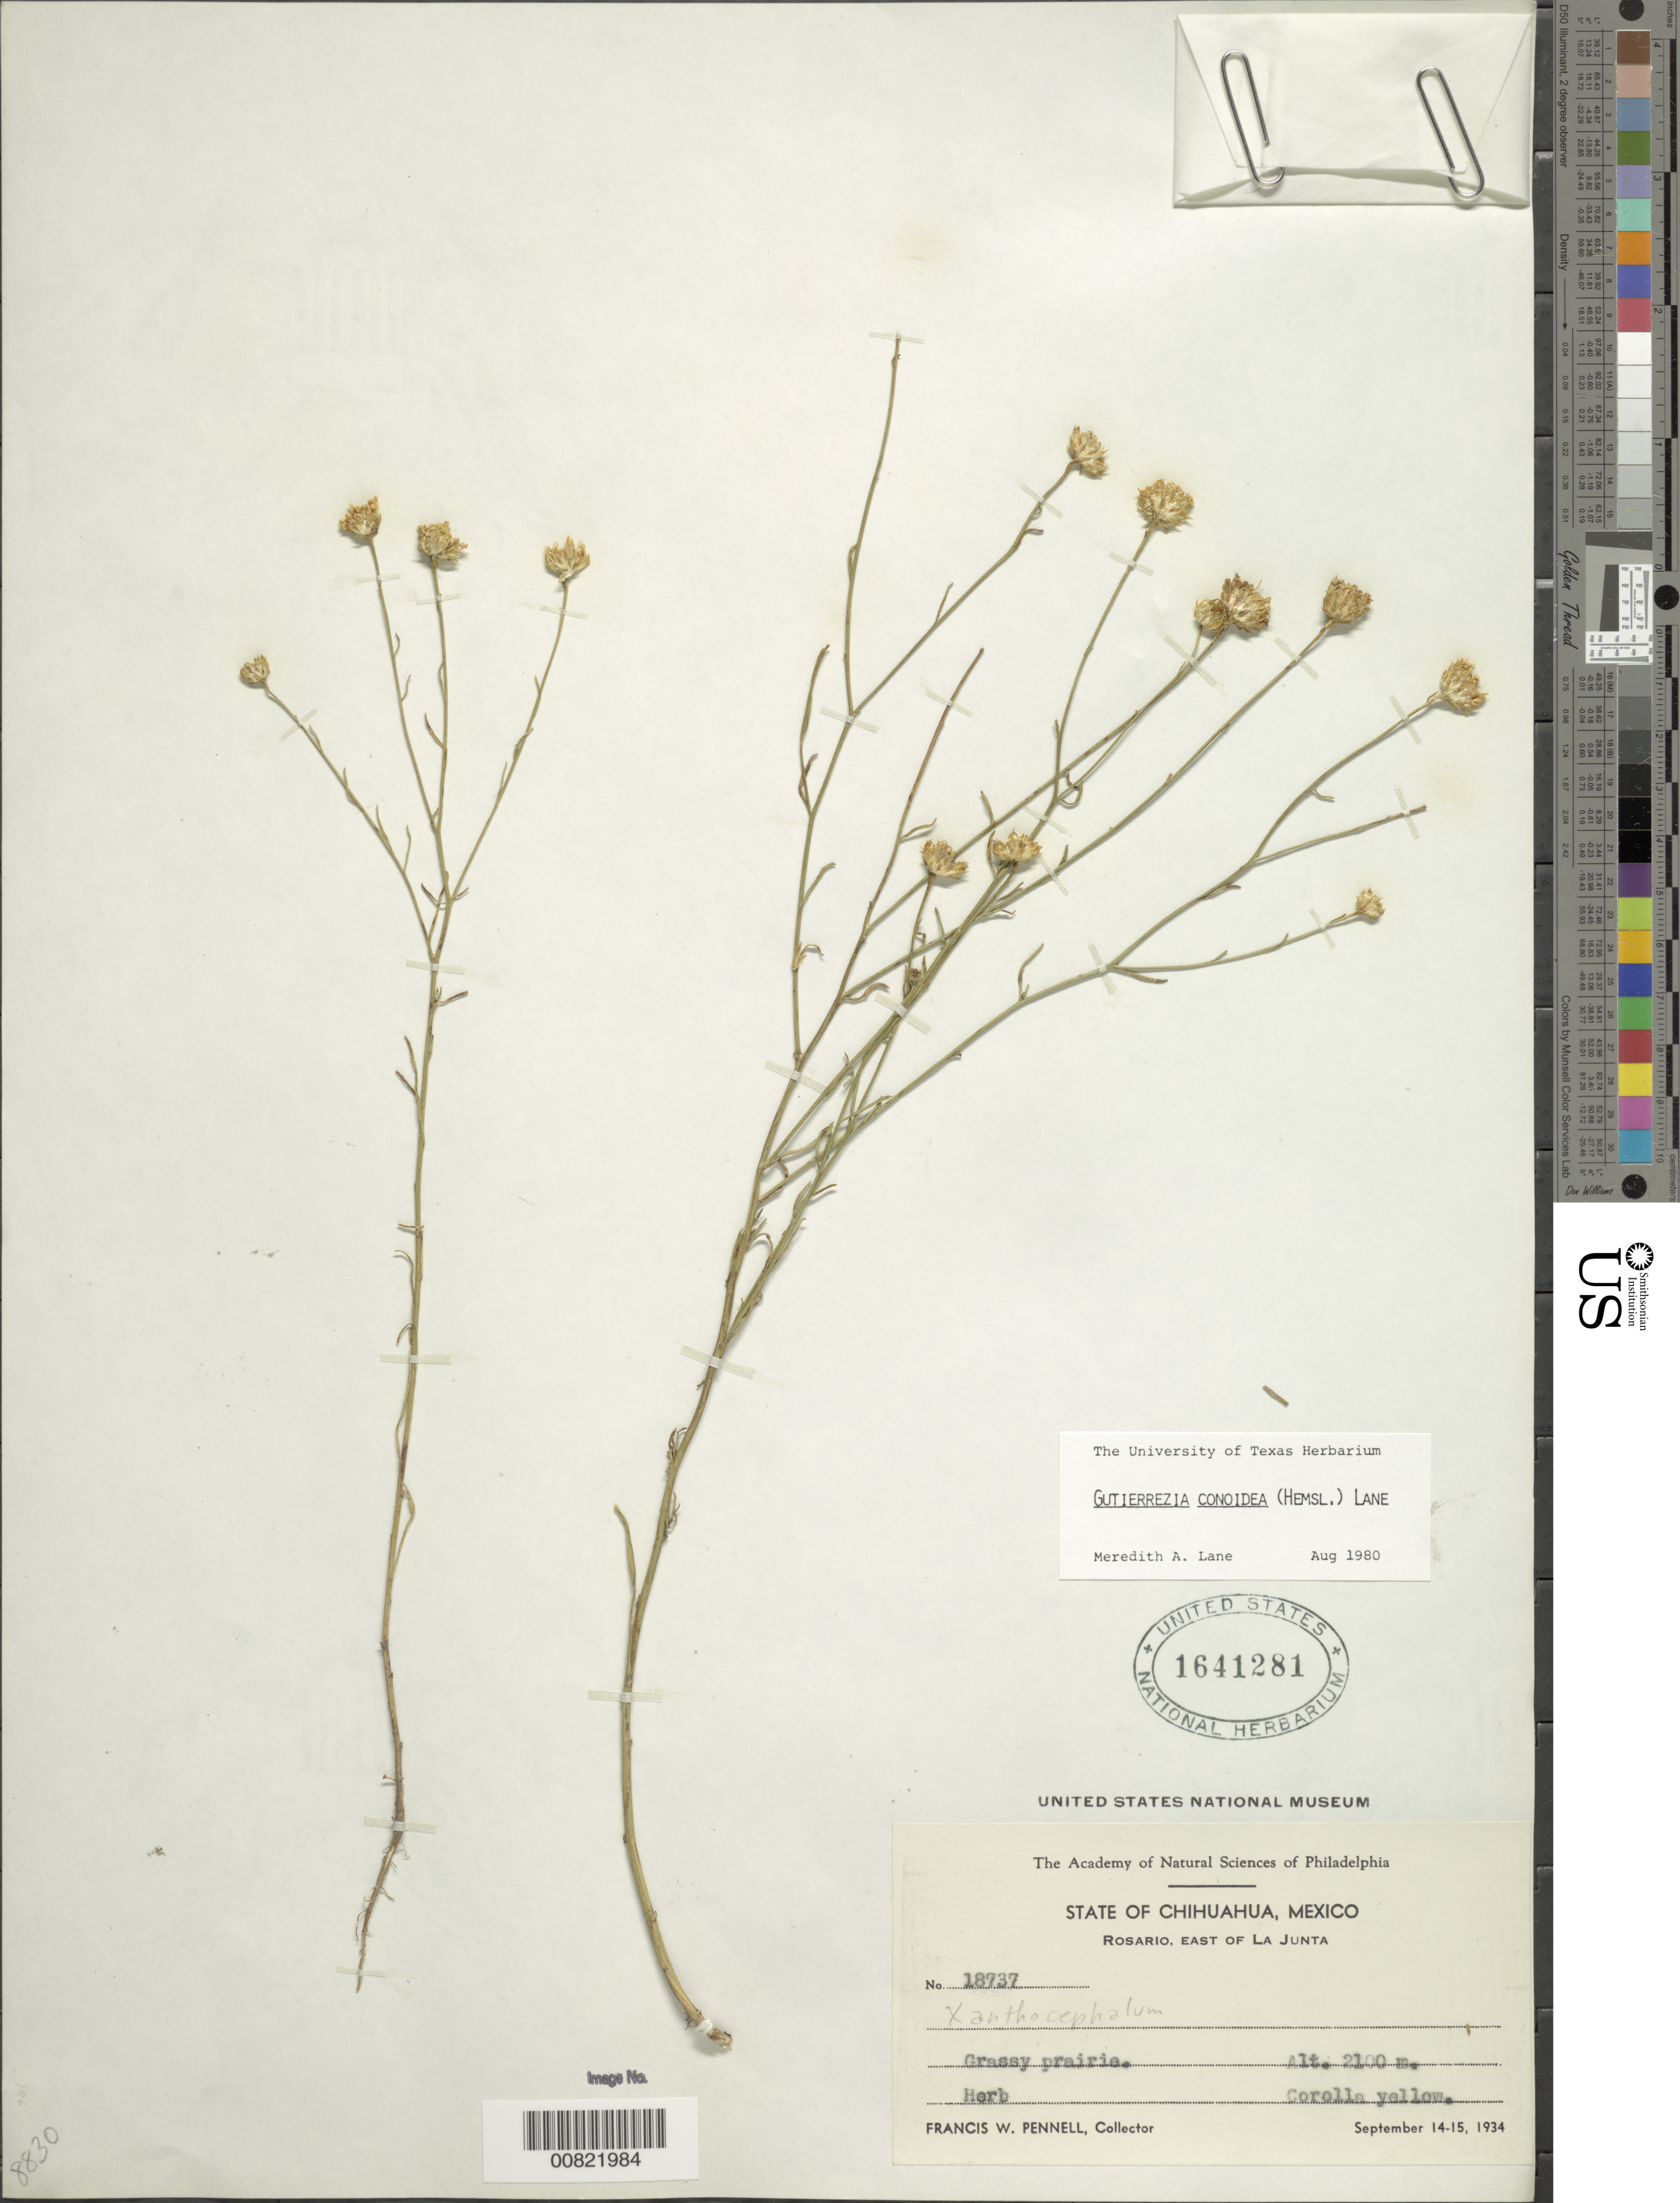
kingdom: Plantae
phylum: Tracheophyta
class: Magnoliopsida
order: Asterales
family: Asteraceae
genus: Gutierrezia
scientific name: Gutierrezia conoidea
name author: (Hemsl.) M.A. Lane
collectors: F. W. Pennell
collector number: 18737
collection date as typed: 14 Sep 1934 to 15 Sep 1934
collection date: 1934-09-14/1934-09-15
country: Mexico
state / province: Chihuahua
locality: Rosario, east of La Junta, Chihuahua.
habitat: Grassy prairie.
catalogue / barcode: US 1641281